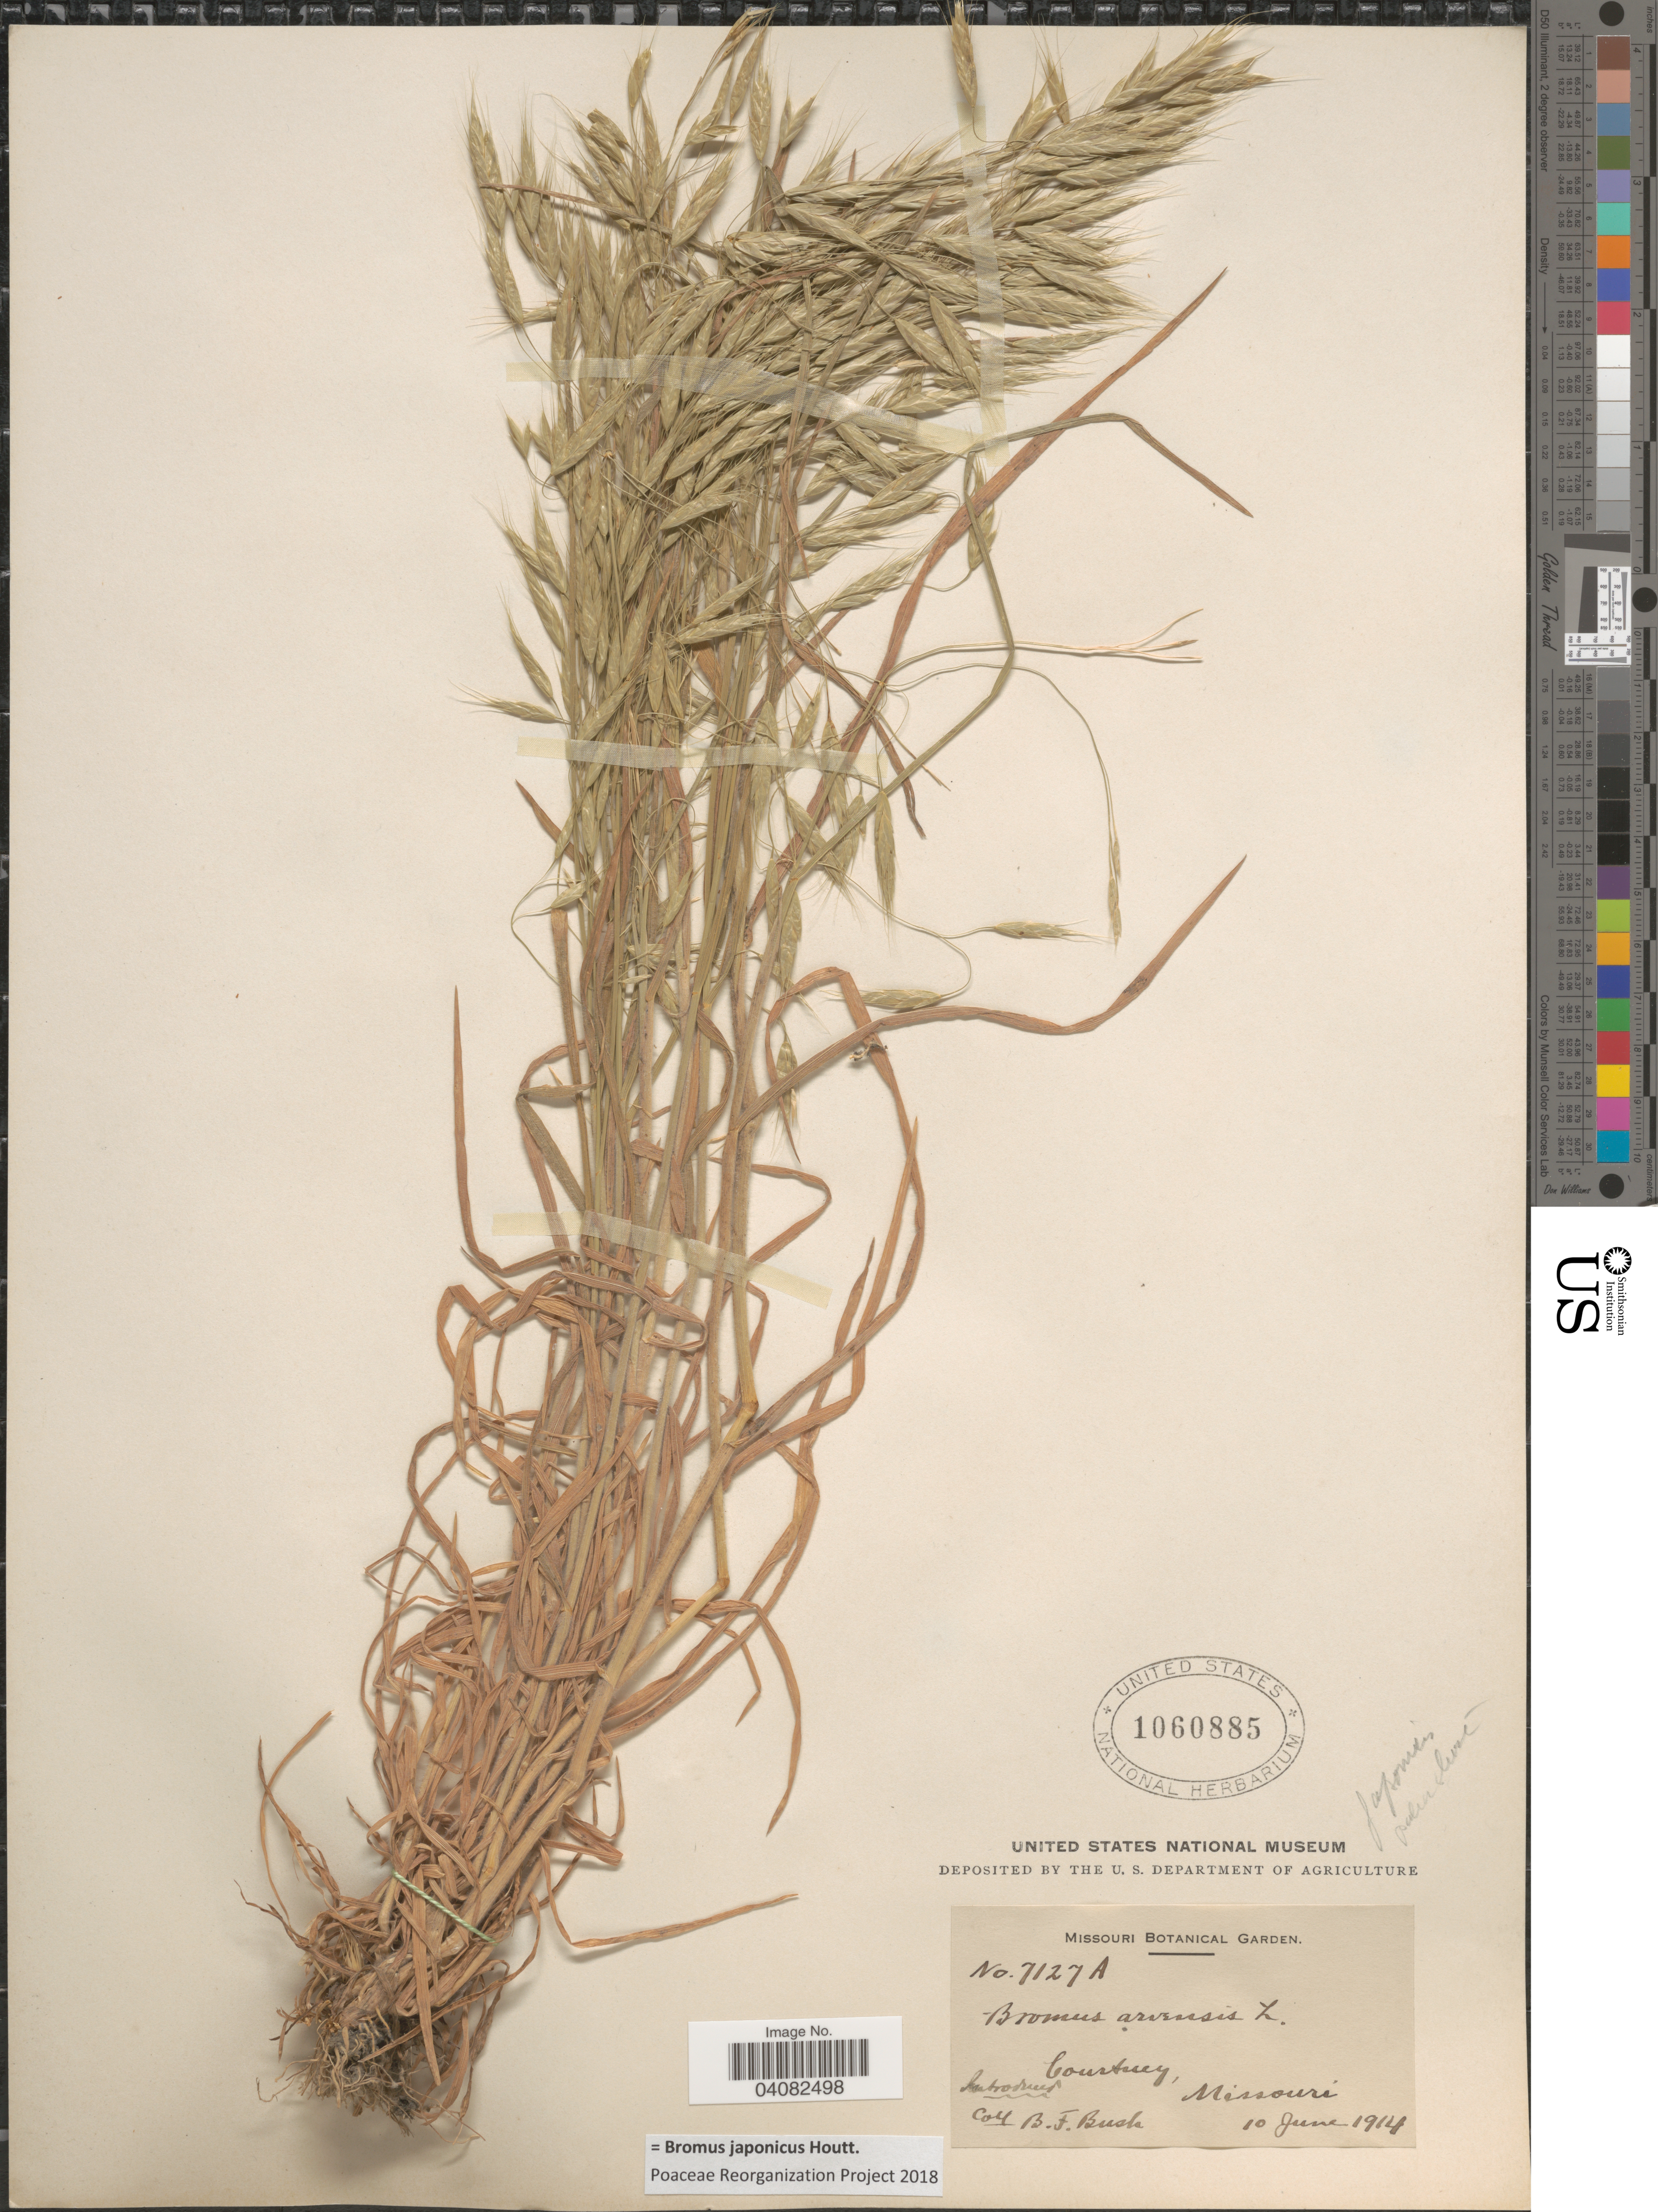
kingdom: Plantae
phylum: Tracheophyta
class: Liliopsida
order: Poales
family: Poaceae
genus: Bromus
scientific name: Bromus intermedius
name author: Gussone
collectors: B. F. Bush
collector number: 7127A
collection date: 1914-06-10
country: United States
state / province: Missouri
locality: Courtney.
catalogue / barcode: US 1060885